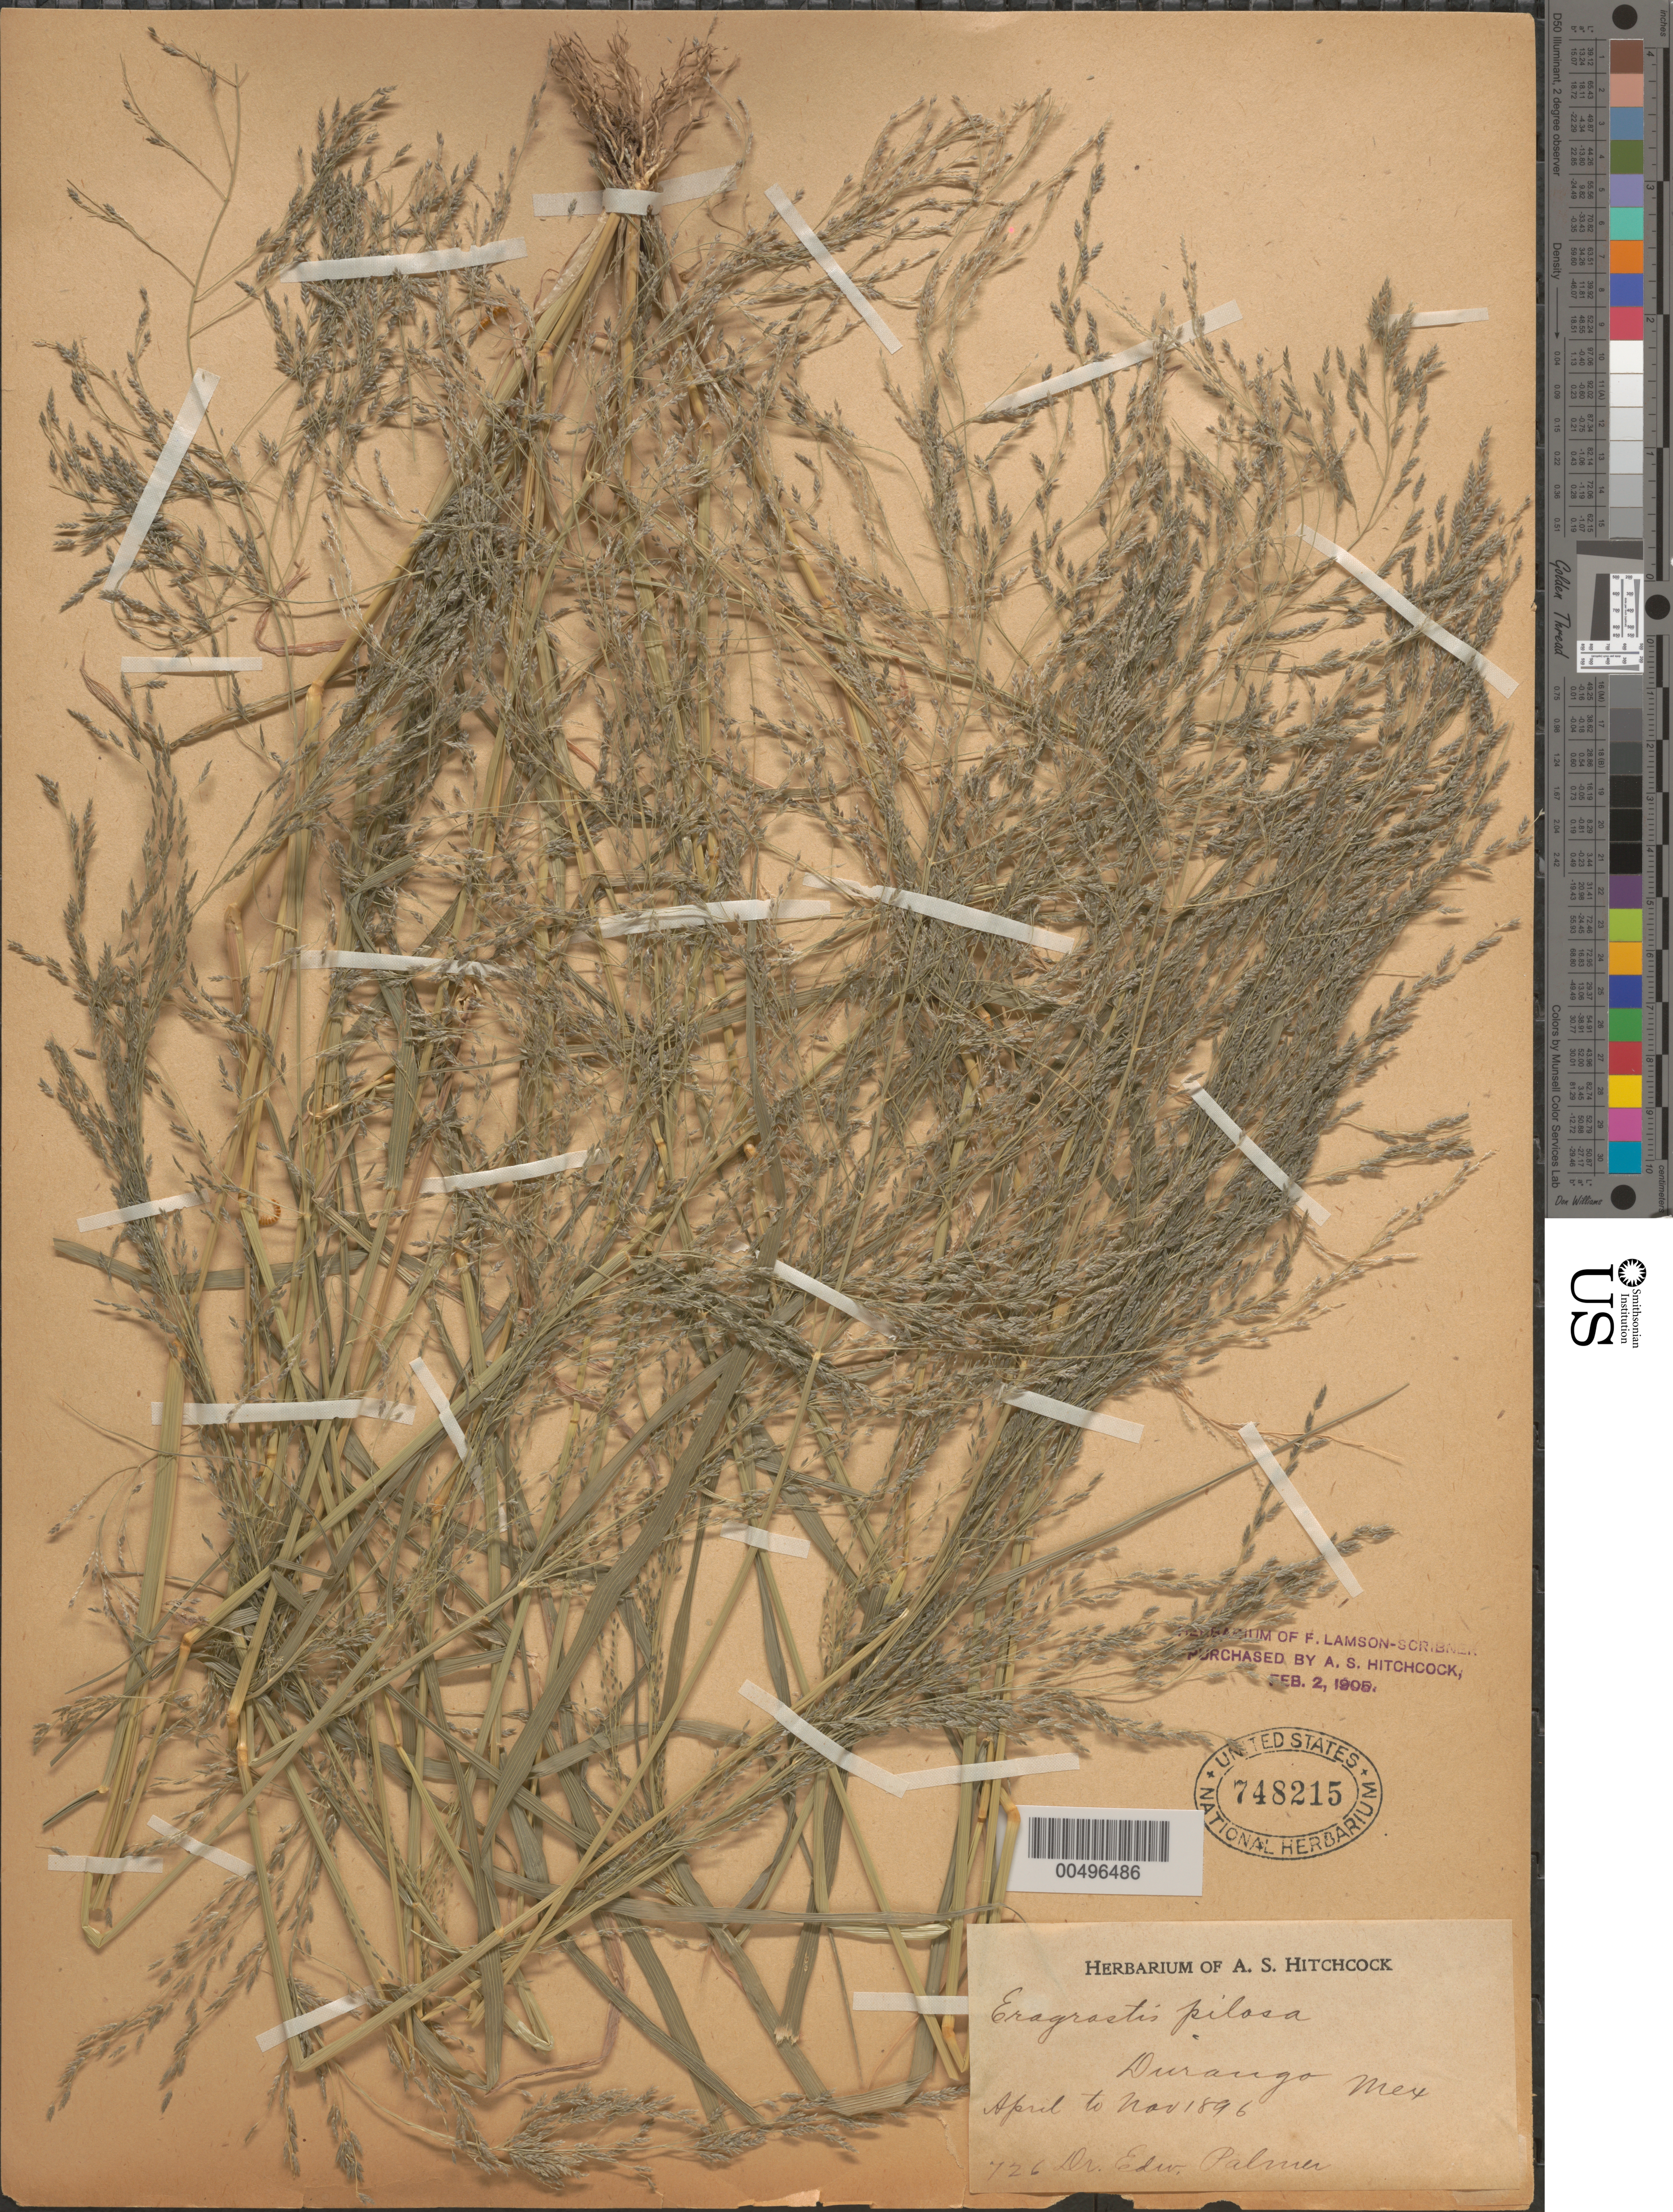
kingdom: Plantae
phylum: Tracheophyta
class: Liliopsida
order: Poales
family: Poaceae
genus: Eragrostis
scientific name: Eragrostis pectinacea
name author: (Michx.) Nees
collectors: E. Palmer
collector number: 726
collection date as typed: Apr 1896 to Nov 1896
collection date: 1896-04/1896-11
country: Mexico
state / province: Durango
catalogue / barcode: US 748215